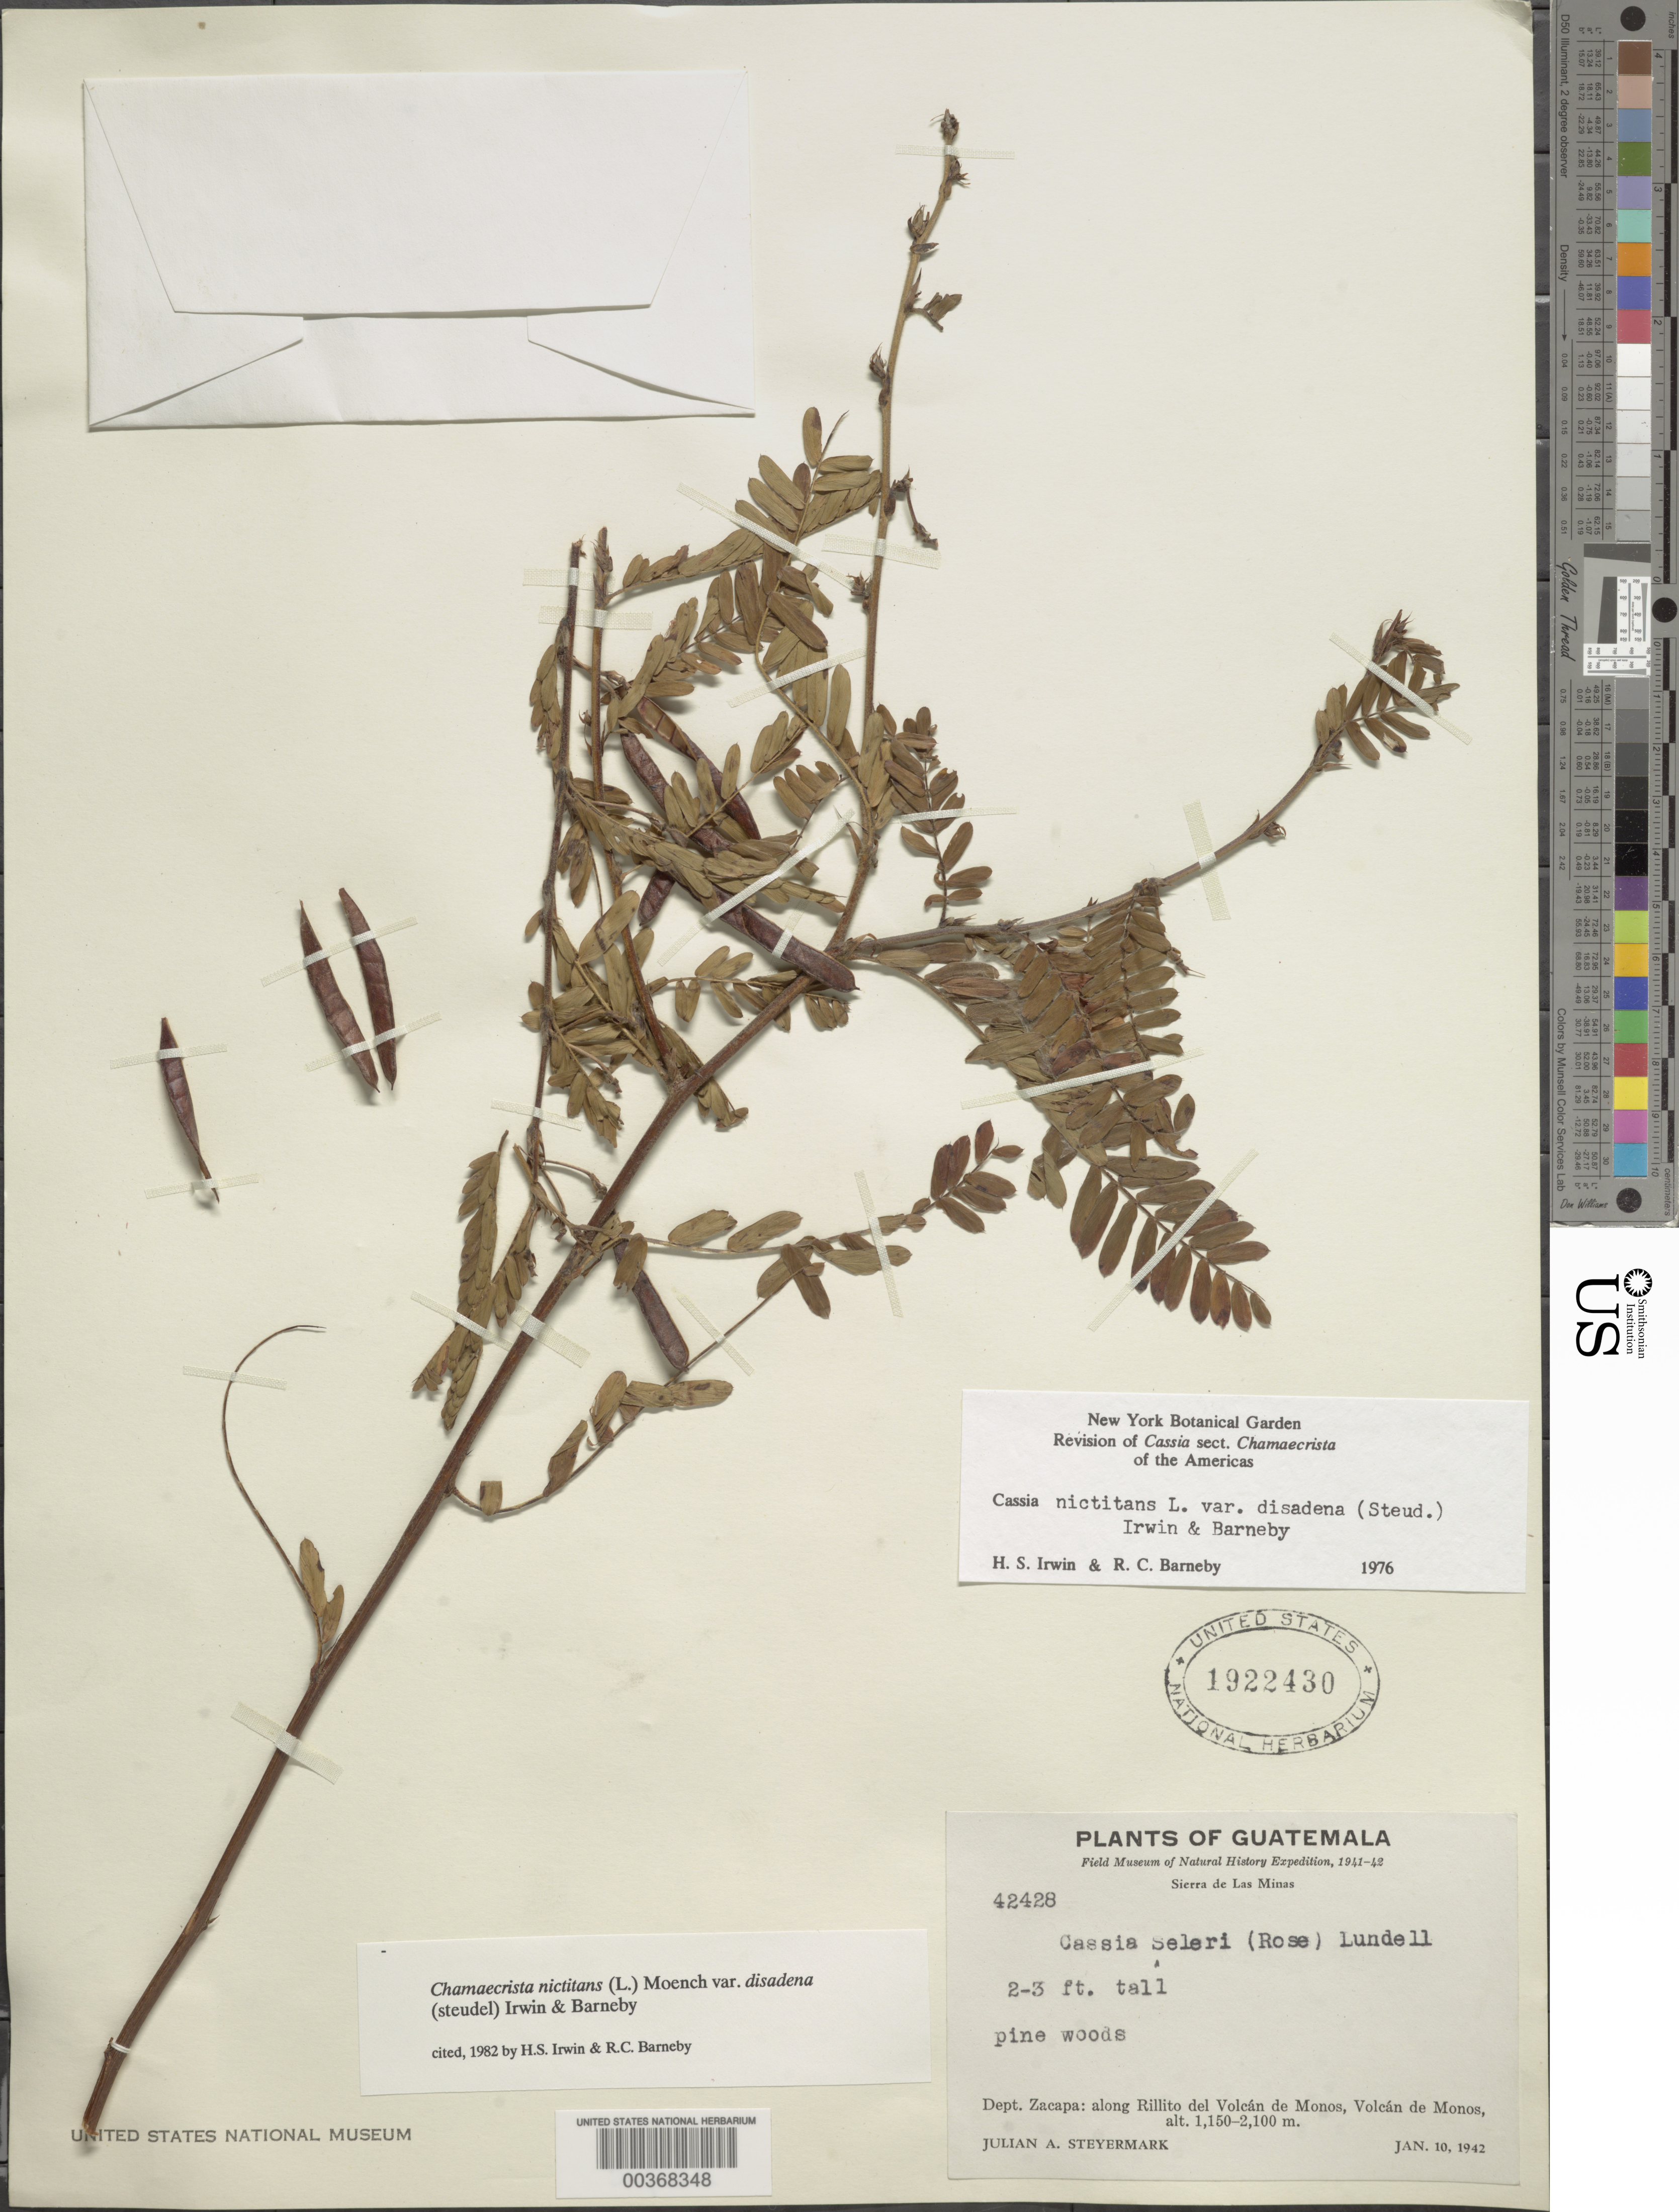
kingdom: Plantae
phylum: Tracheophyta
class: Magnoliopsida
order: Fabales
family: Fabaceae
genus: Chamaecrista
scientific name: Chamaecrista nictitans var. disadena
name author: (Steud.) H.S. Irwin & Barneby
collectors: J. Steyermark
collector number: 42428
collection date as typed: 10 Jan 1942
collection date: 1942-01-10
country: Guatemala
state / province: Zacapa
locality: Along rillito del volcan de monos, volcan de monos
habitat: Pine woods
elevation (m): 1150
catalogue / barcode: US 1922430